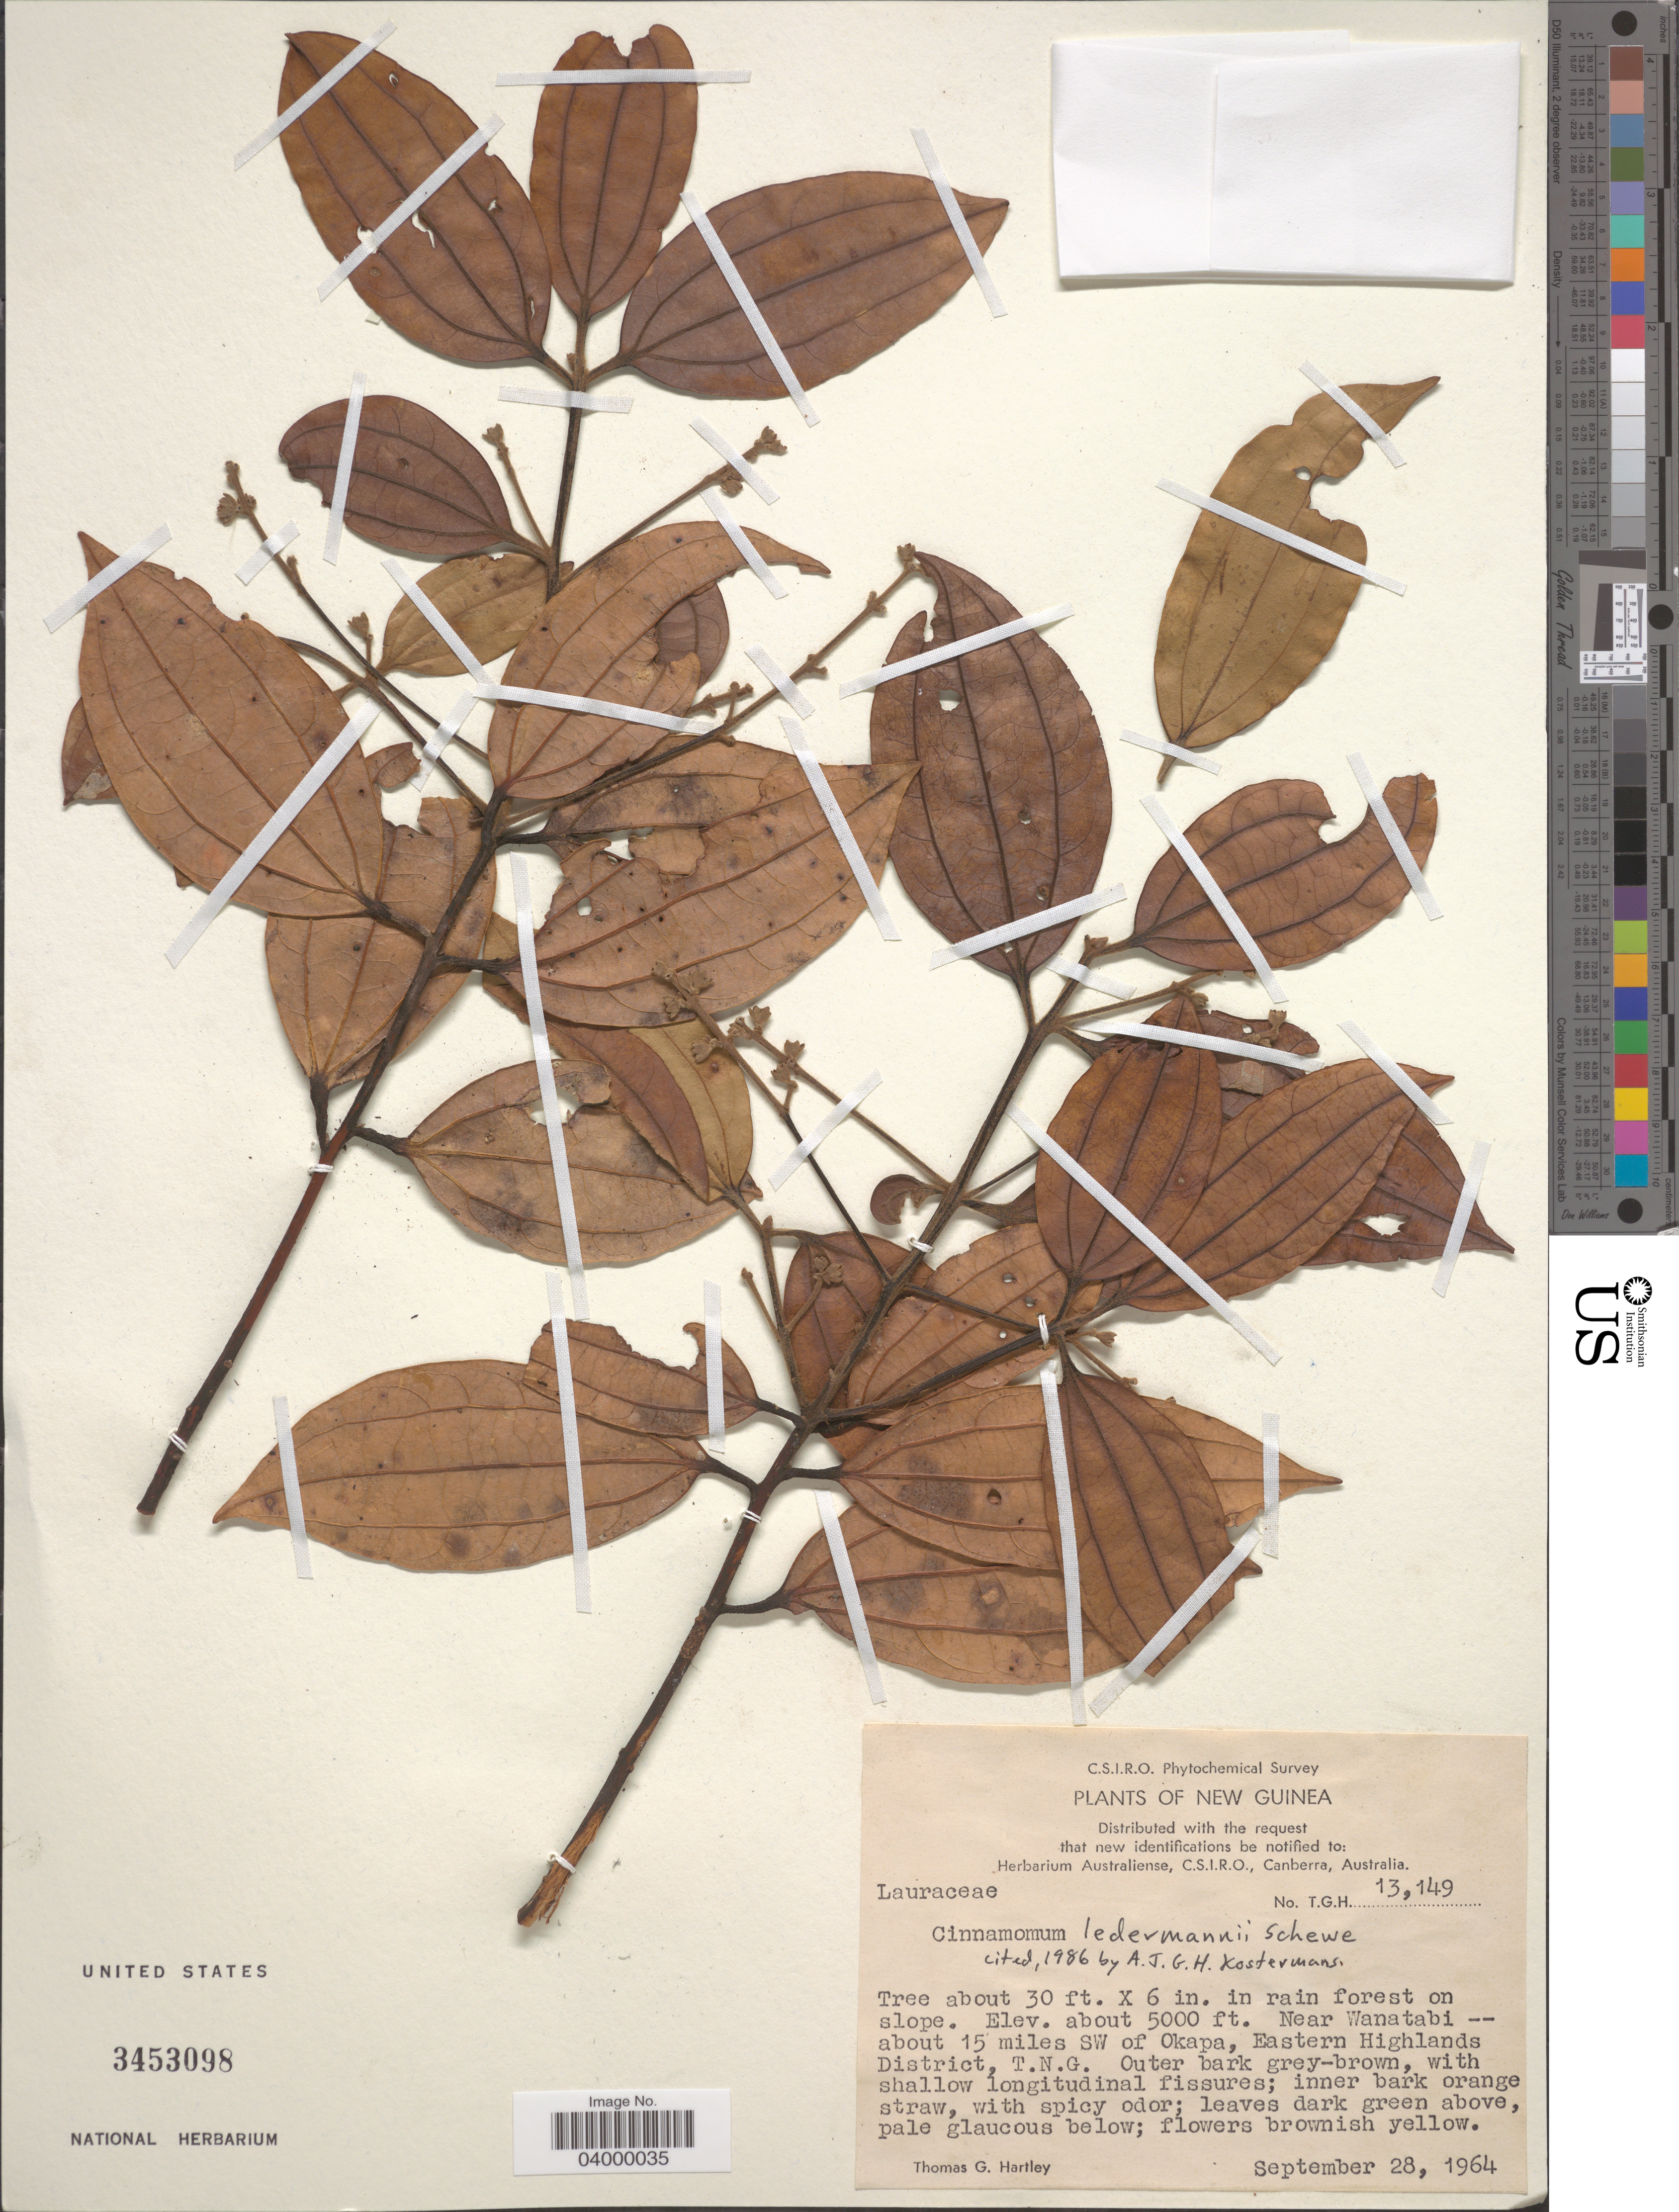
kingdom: Plantae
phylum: Tracheophyta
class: Magnoliopsida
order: Laurales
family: Lauraceae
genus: Cinnamomum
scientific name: Cinnamomum ledermannii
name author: Schewe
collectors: T. G. Hartley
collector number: T.G.H. 13149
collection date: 1964-09-28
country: Papua New Guinea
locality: New Guinea. Near Wanatabi about 15 miles SW of Okapa, Eastern Highlands District, T.N.G.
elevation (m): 1524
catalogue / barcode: US 3453098